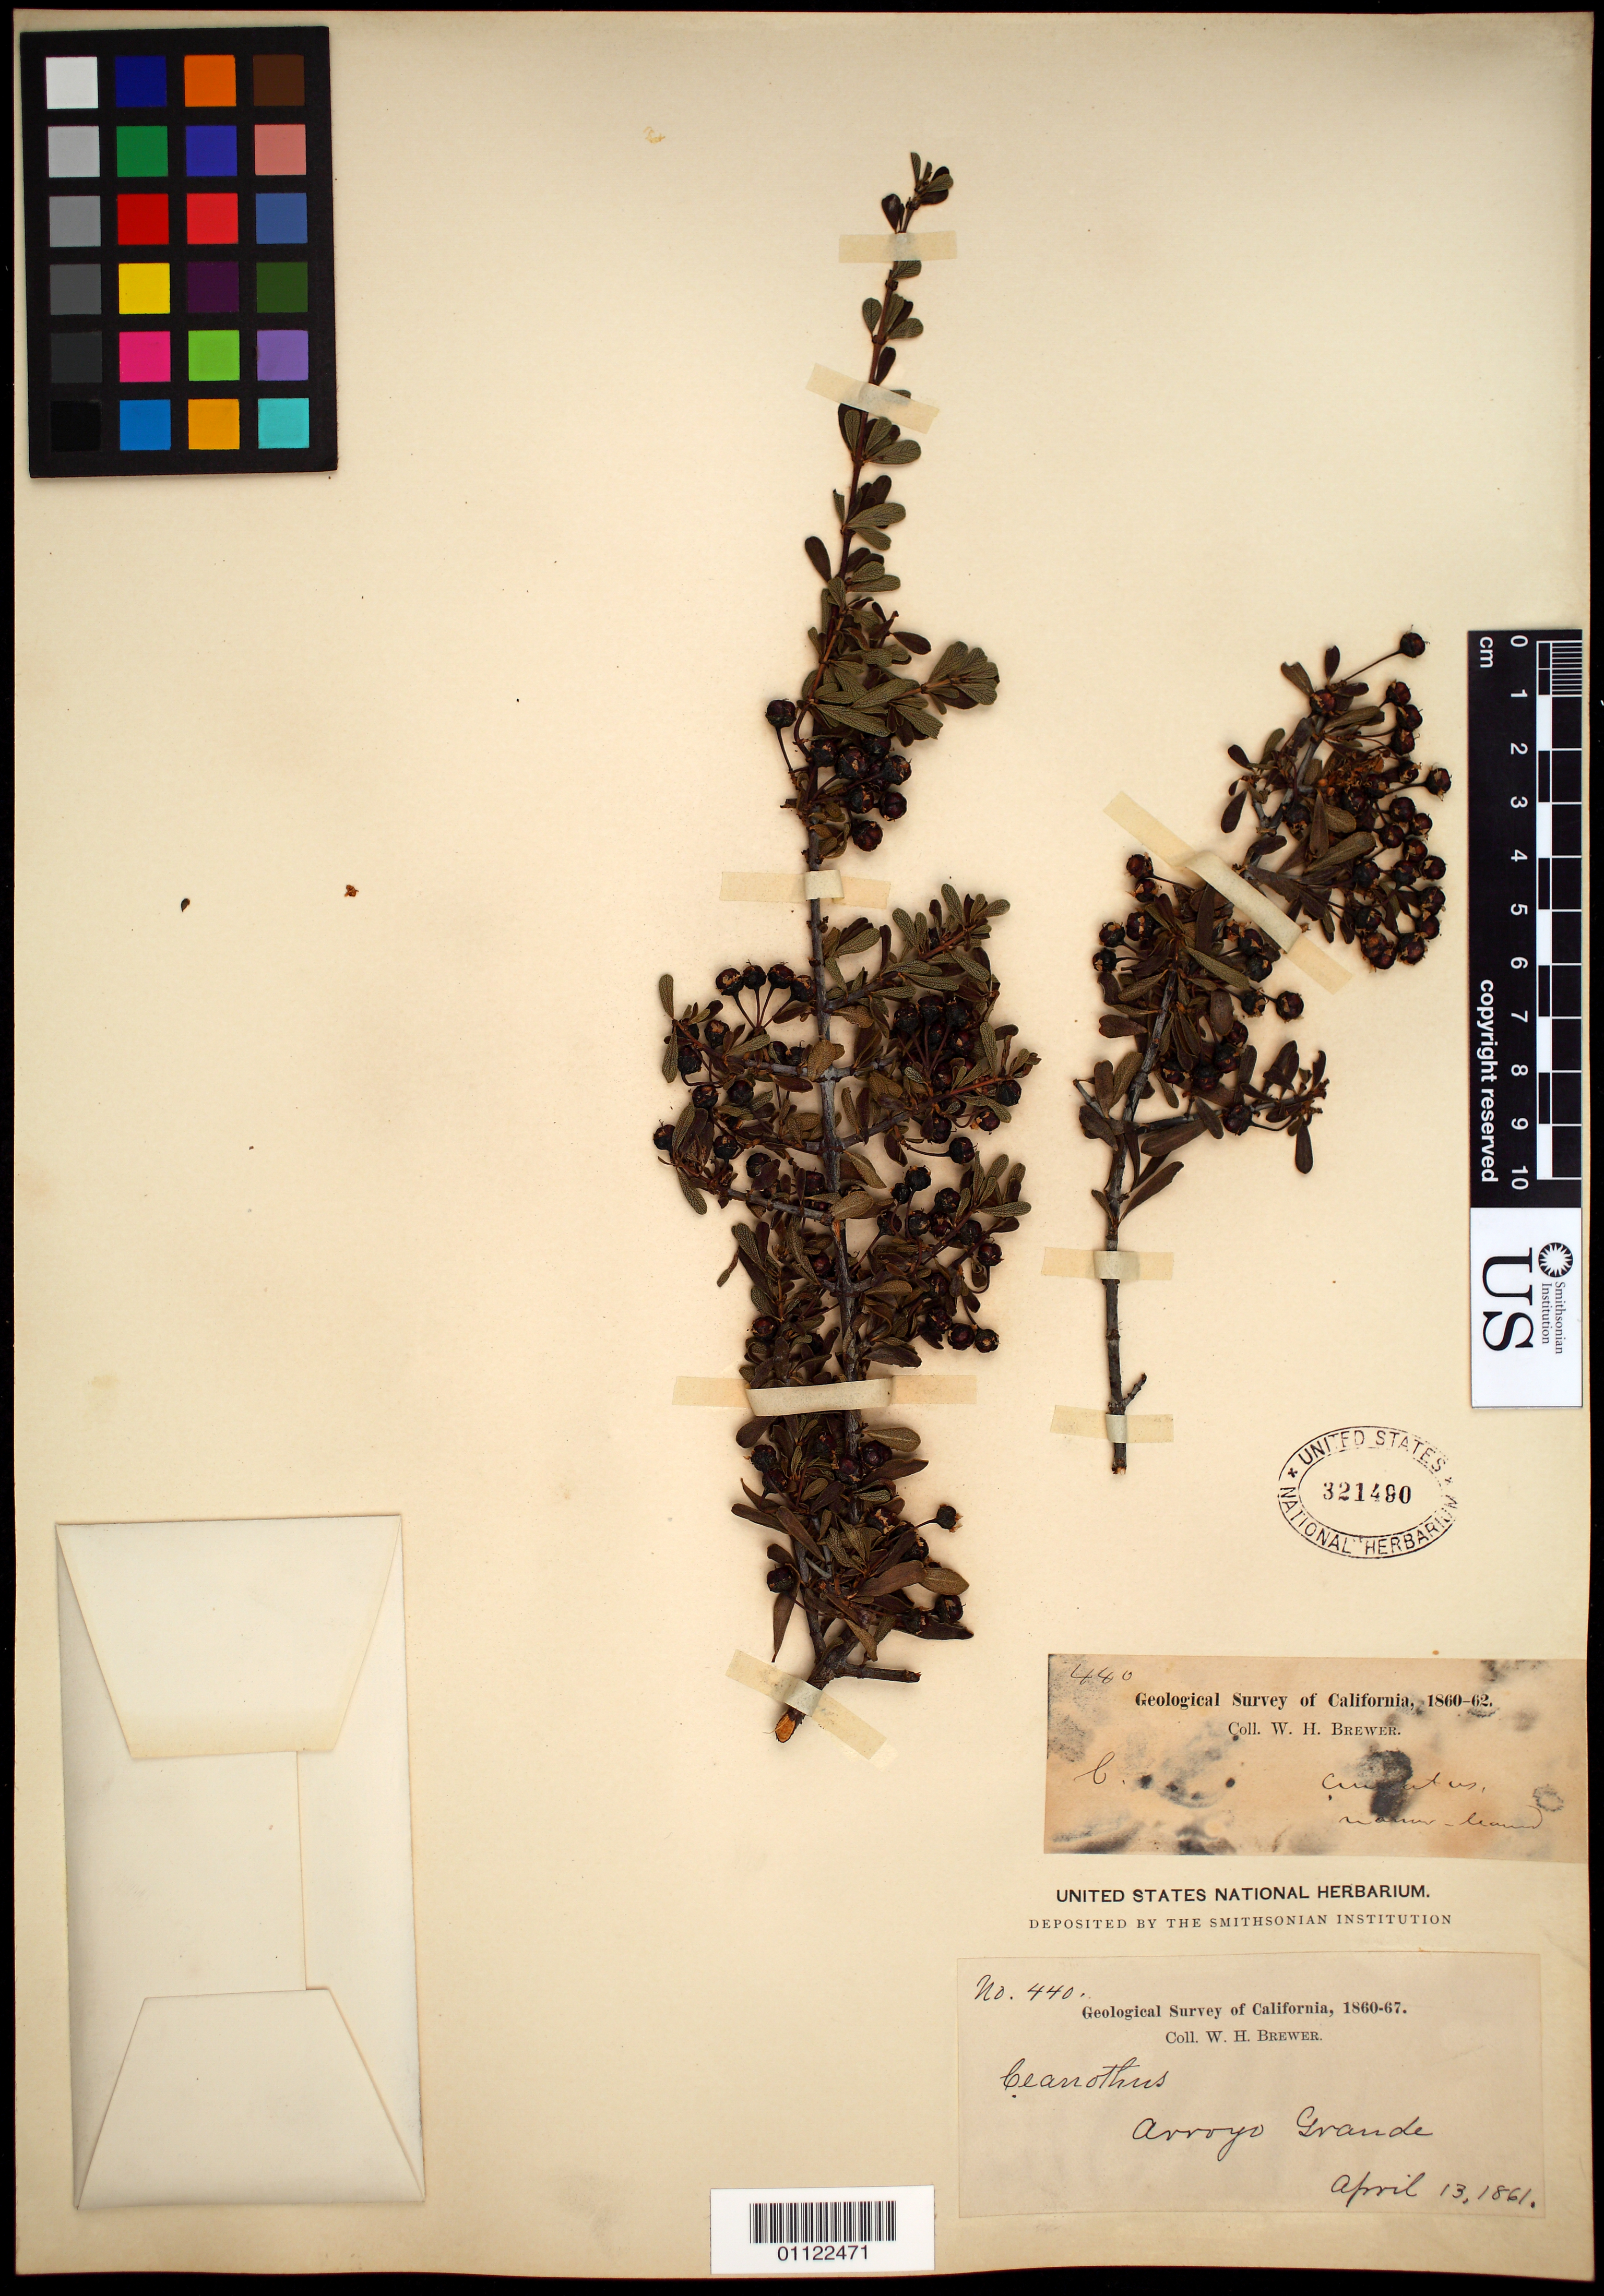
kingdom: Plantae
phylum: Tracheophyta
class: Magnoliopsida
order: Rosales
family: Rhamnaceae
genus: Ceanothus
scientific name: Ceanothus cuneatus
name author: (Hook.) Nutt.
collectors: W. H. Brewer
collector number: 440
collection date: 1861-04-13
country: United States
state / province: California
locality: Arroyo Grande.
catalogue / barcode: US 321490